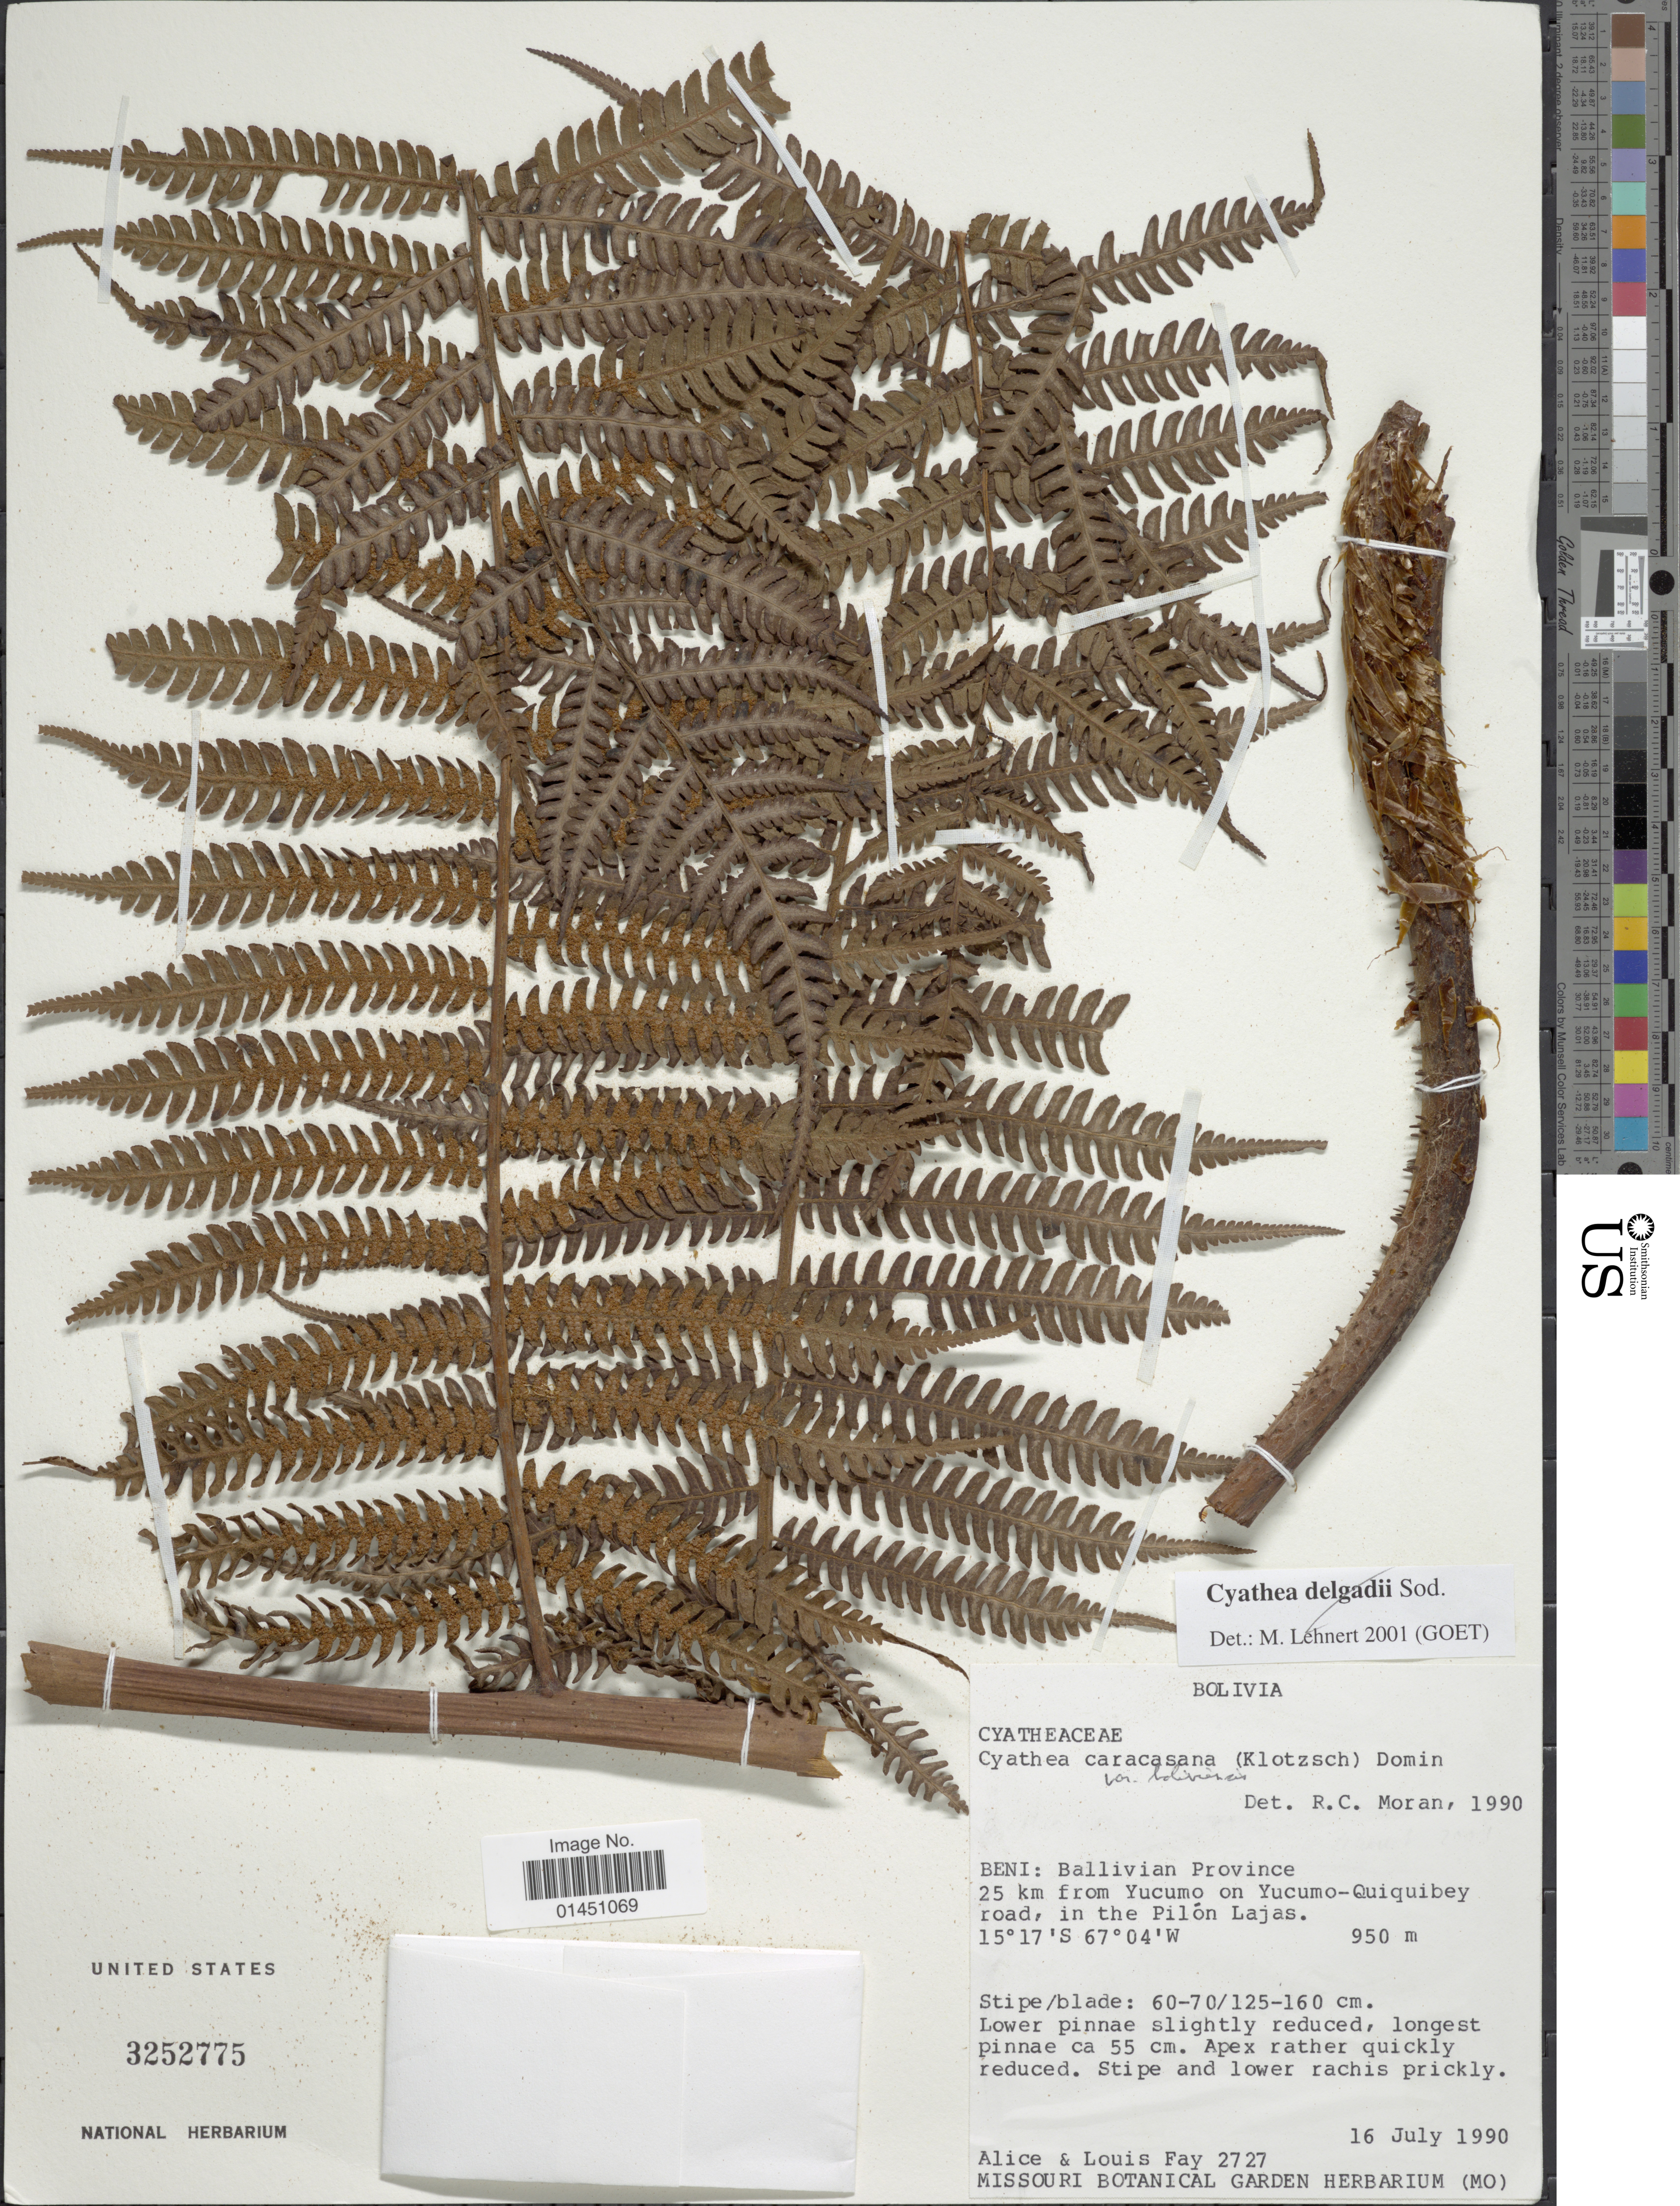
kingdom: Plantae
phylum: Tracheophyta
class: Polypodiopsida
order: Cyatheales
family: Cyatheaceae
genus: Cyathea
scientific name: Cyathea caracasana var. boliviensis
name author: (Rosenst.) R.M. Tryon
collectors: A. Fay & L. Fay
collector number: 2727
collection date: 1990-07-16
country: Bolivia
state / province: Beni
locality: Ballivian Province 25 km from Yucumo on Yucumo - Quiquibey road, in the Pilon Lajas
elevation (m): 950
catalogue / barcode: US 3252775